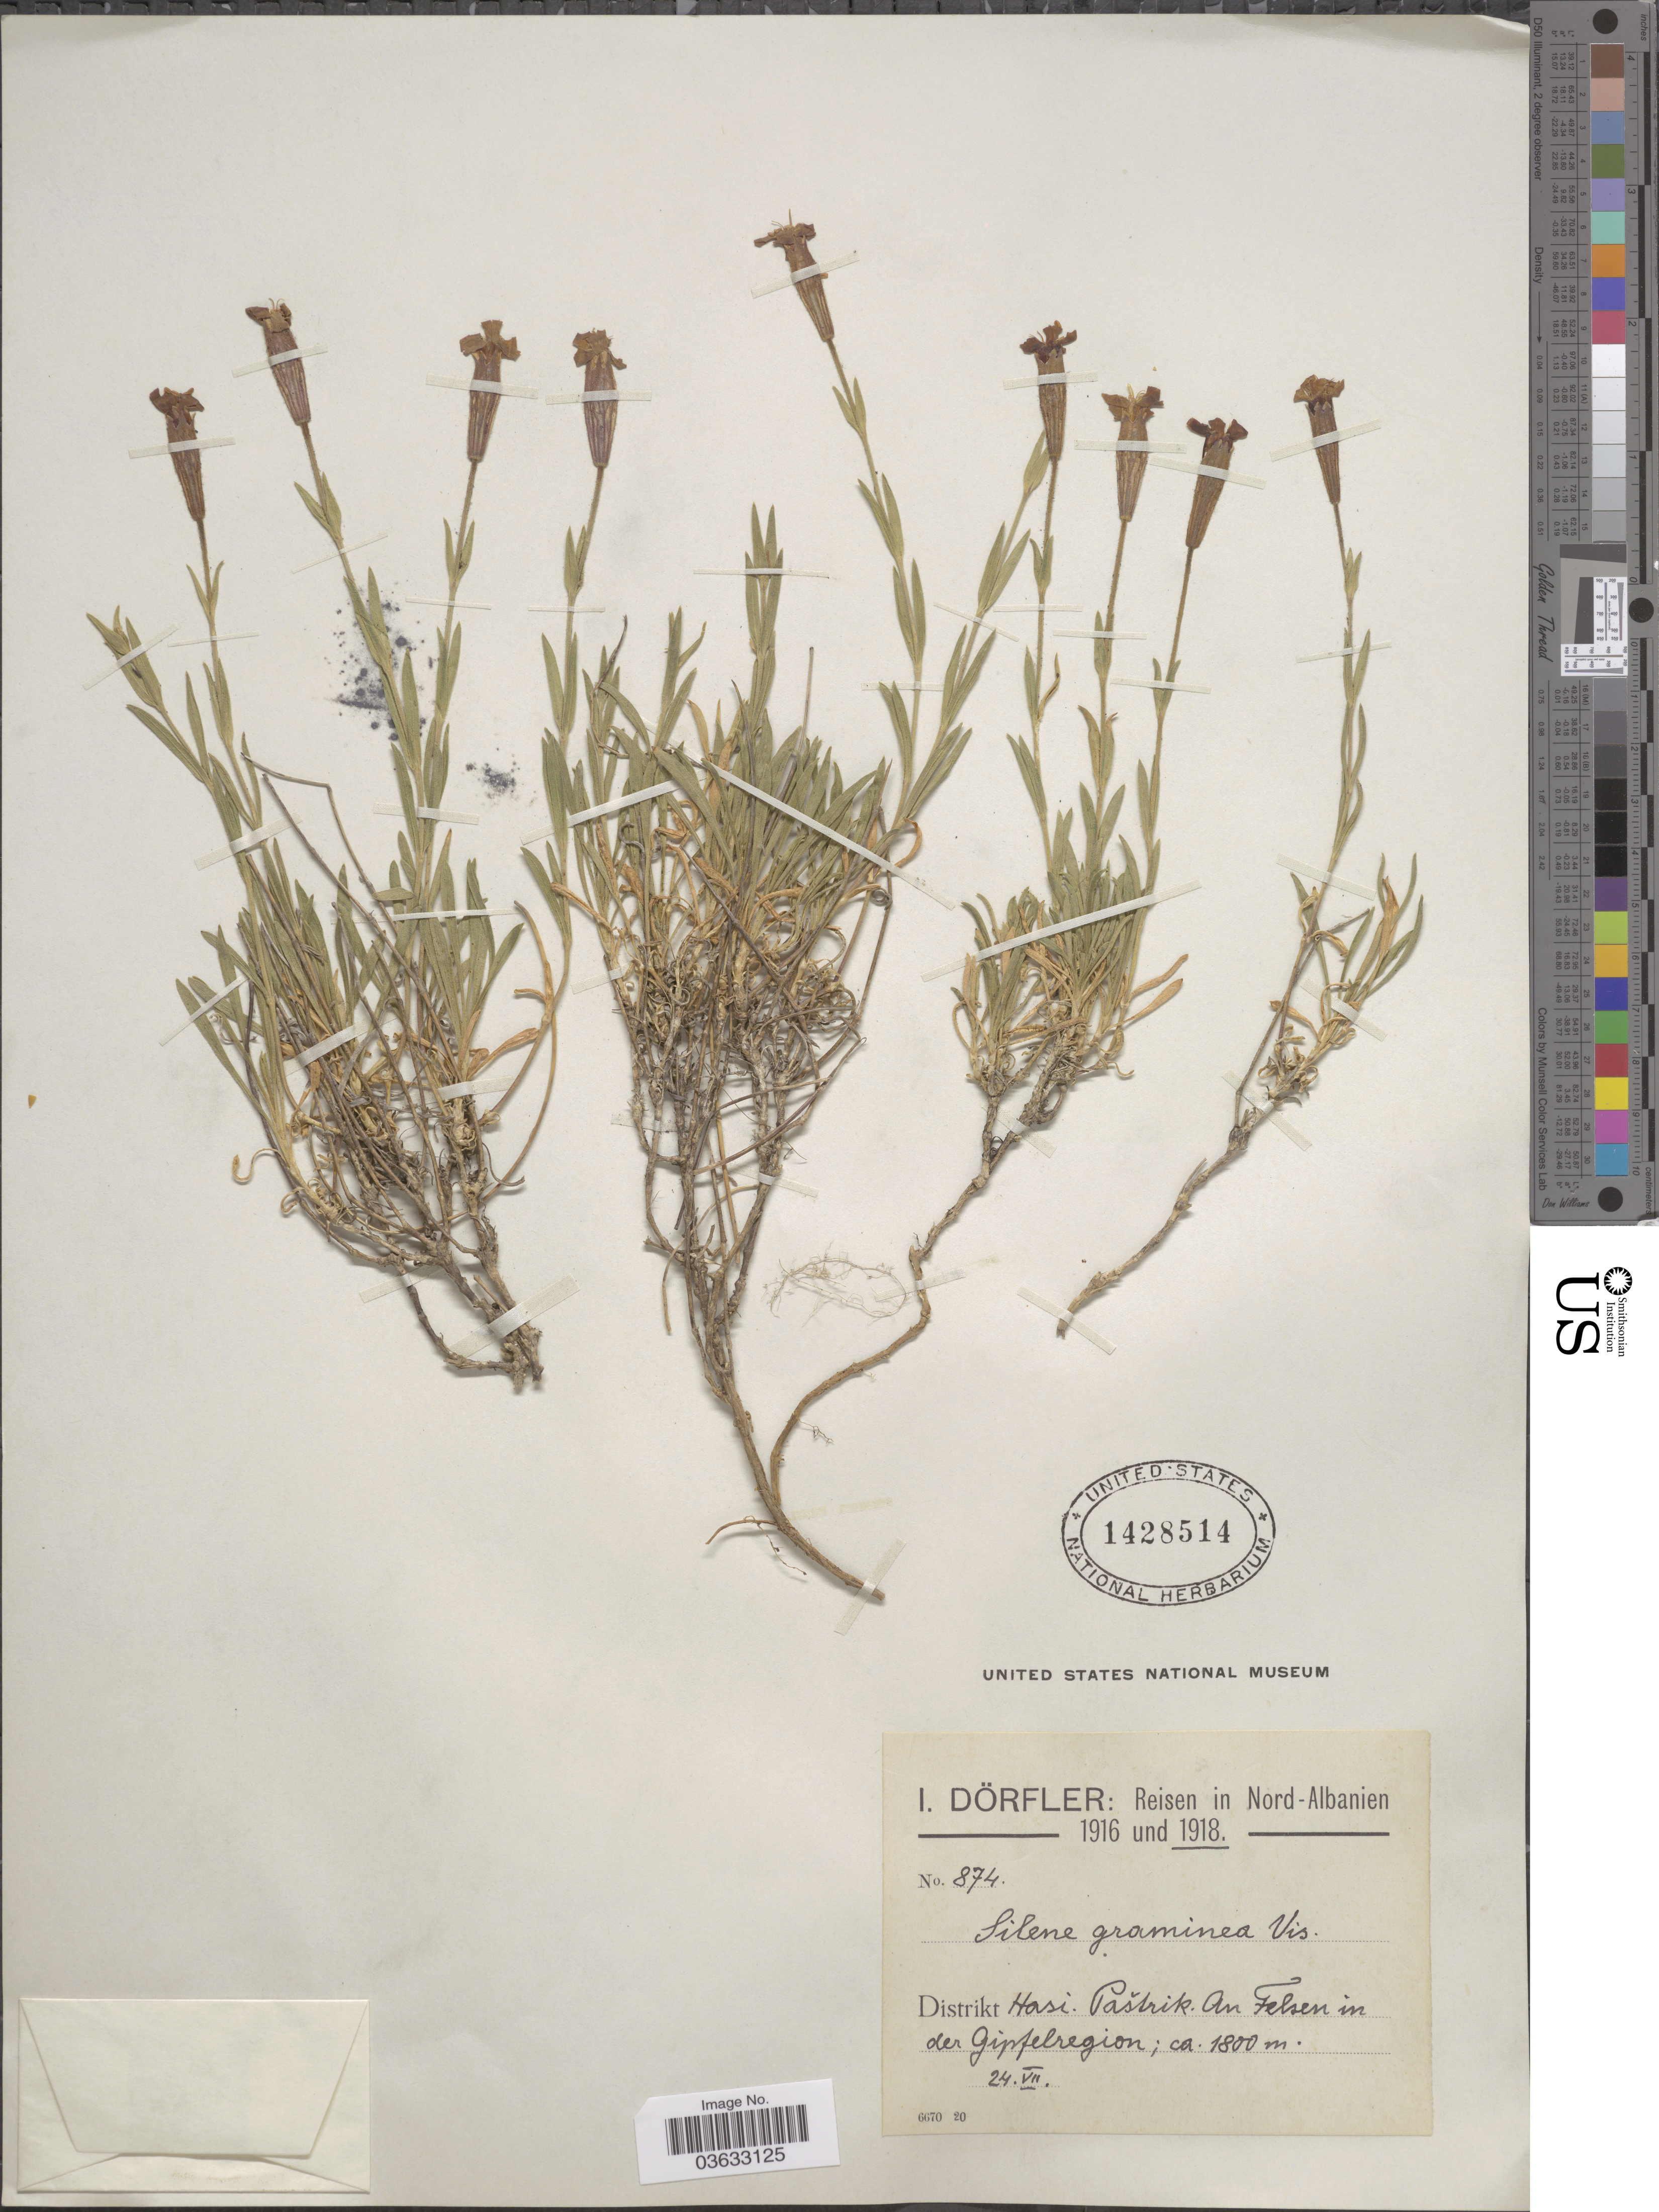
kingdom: Plantae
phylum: Tracheophyta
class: Magnoliopsida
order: Caryophyllales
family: Caryophyllaceae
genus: Silene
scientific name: Silene graminea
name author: Vis. ex Rchb.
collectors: I. Dörfler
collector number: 874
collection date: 1918-07-24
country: Albania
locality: Nord-Albanien. Distrikt Hasi. Paštrik. An Felsen in der Gipfelregion.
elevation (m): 1800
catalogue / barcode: US 1428514